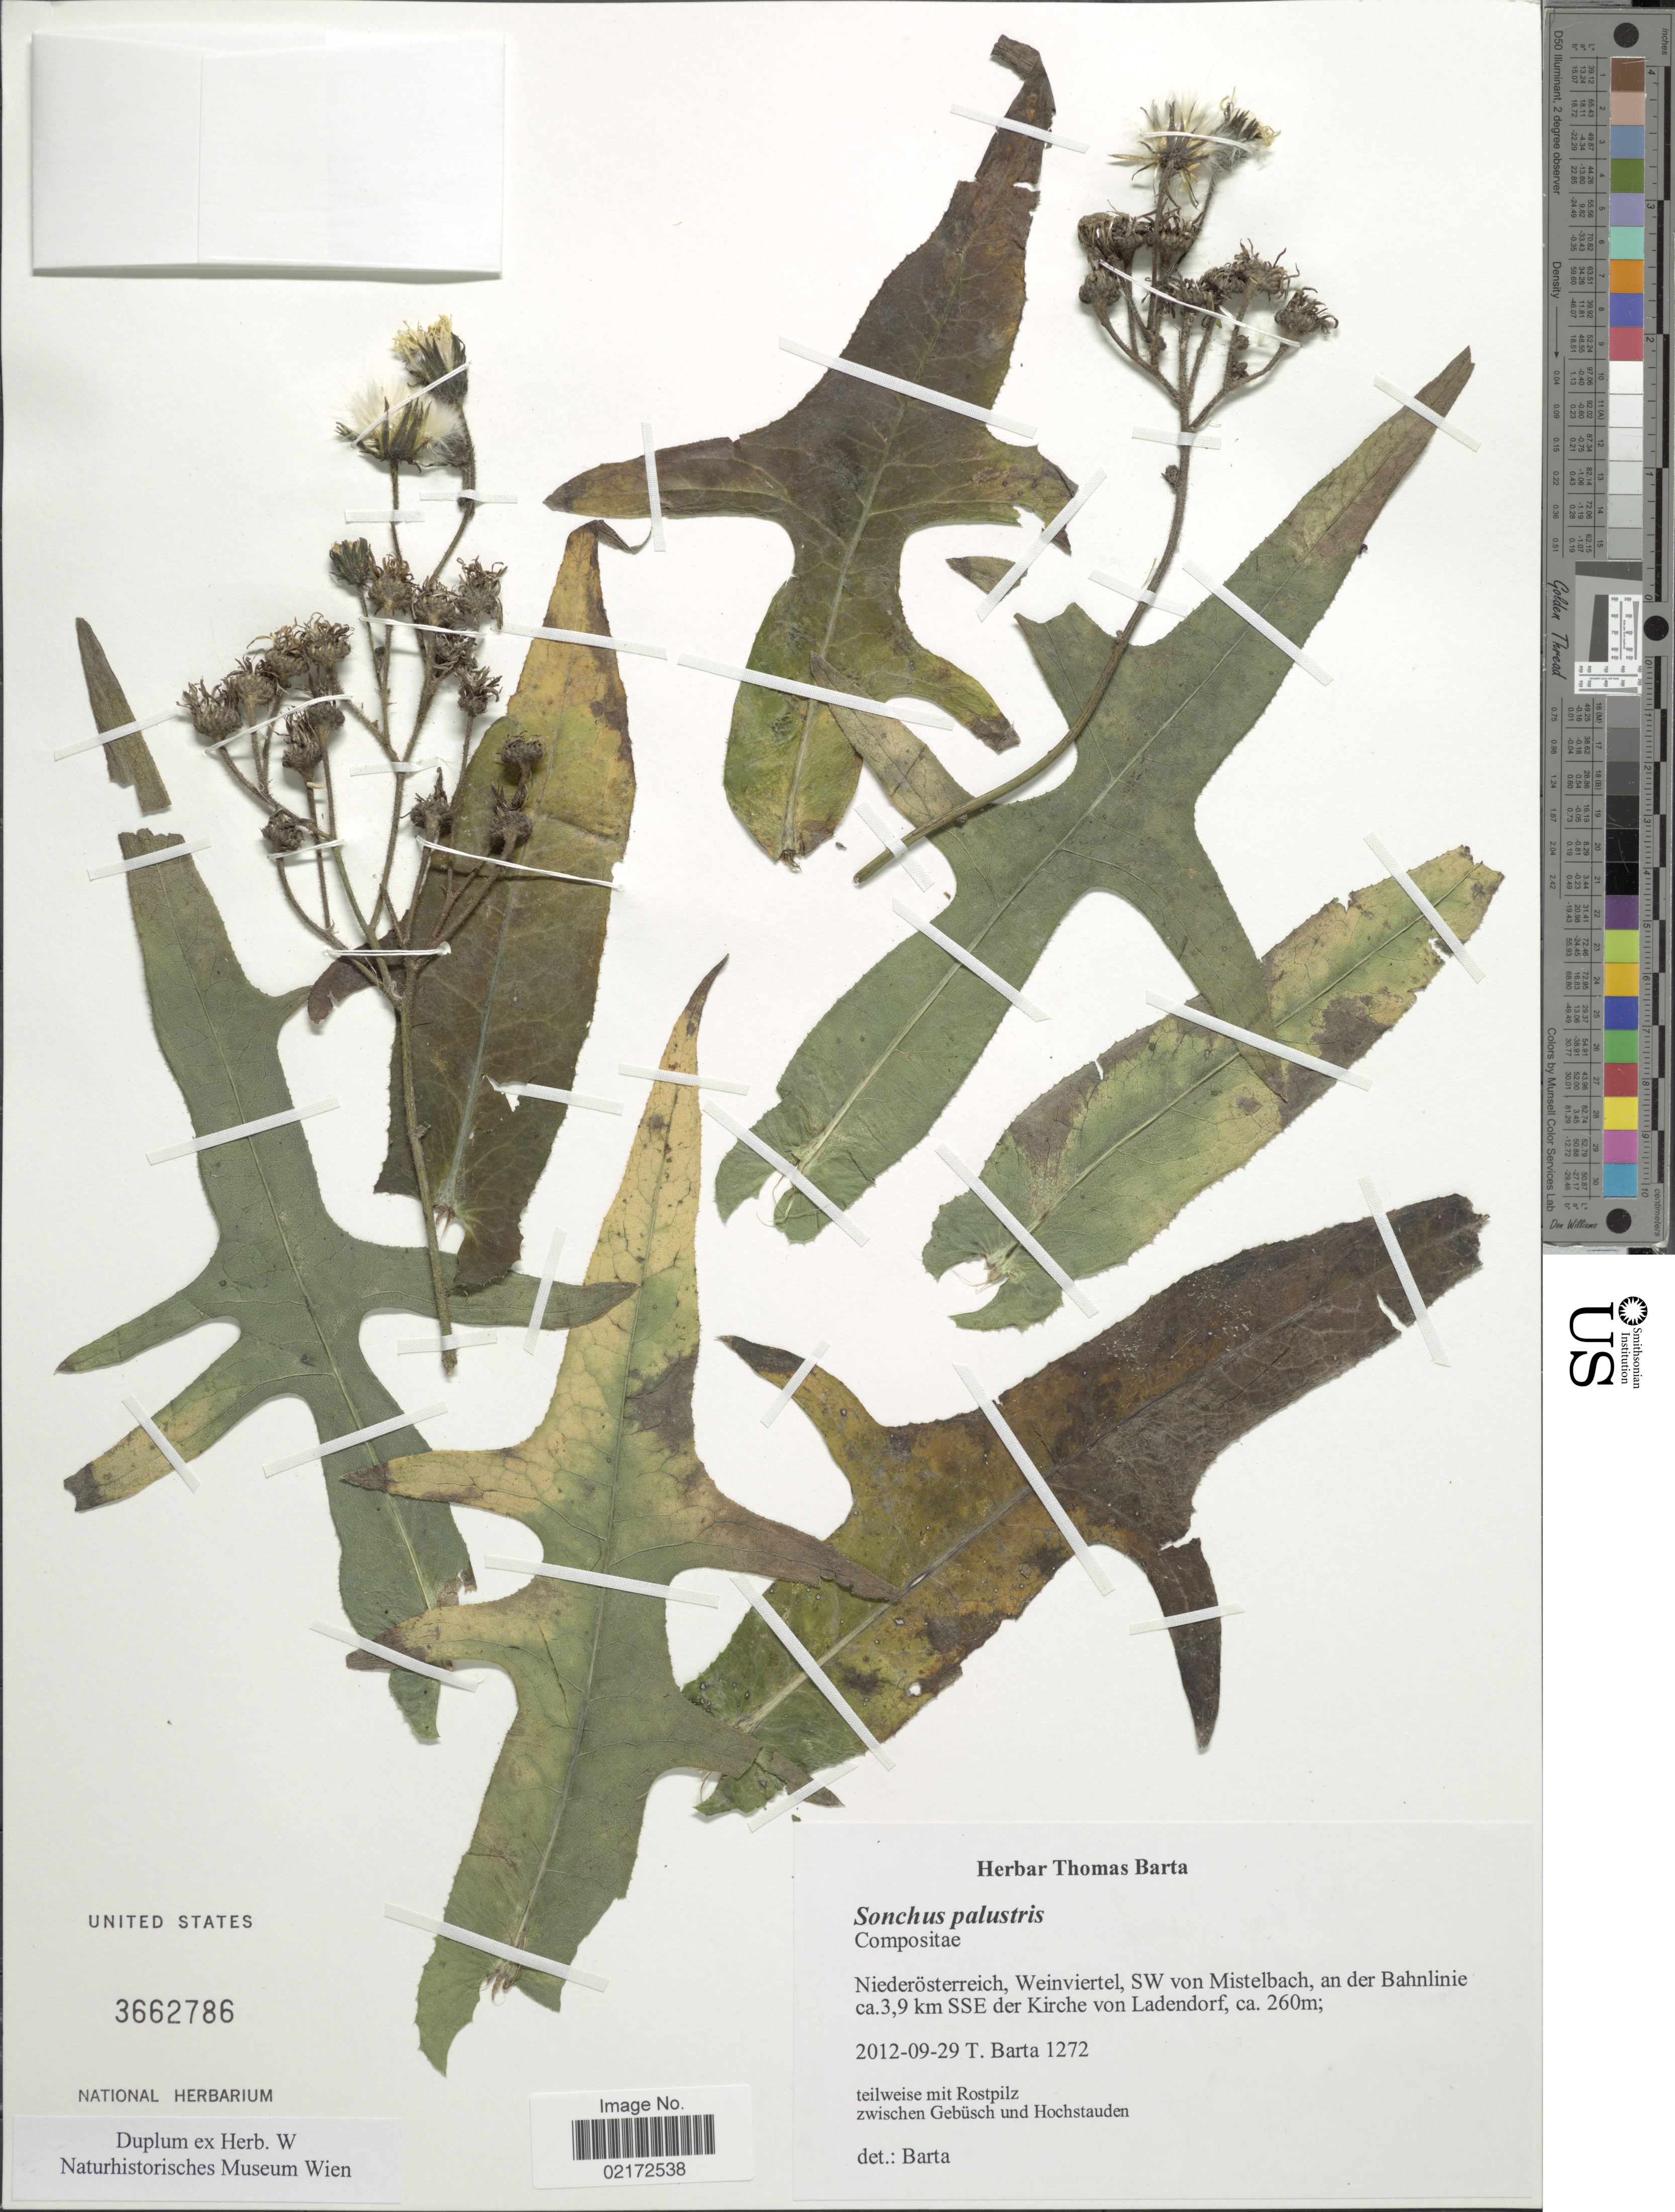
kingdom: Plantae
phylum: Tracheophyta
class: Magnoliopsida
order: Asterales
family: Asteraceae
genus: Sonchus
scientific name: Sonchus palustris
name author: L.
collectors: T. Barta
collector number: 1272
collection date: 2012-09-29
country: Austria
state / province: Niederosterreich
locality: Niederösterreich, Weinviertel, SW von Mistelbach, an der Bahnlinie ca. 3,9 km SSE der Kirche von Ladendorf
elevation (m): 260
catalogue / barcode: US 3662786